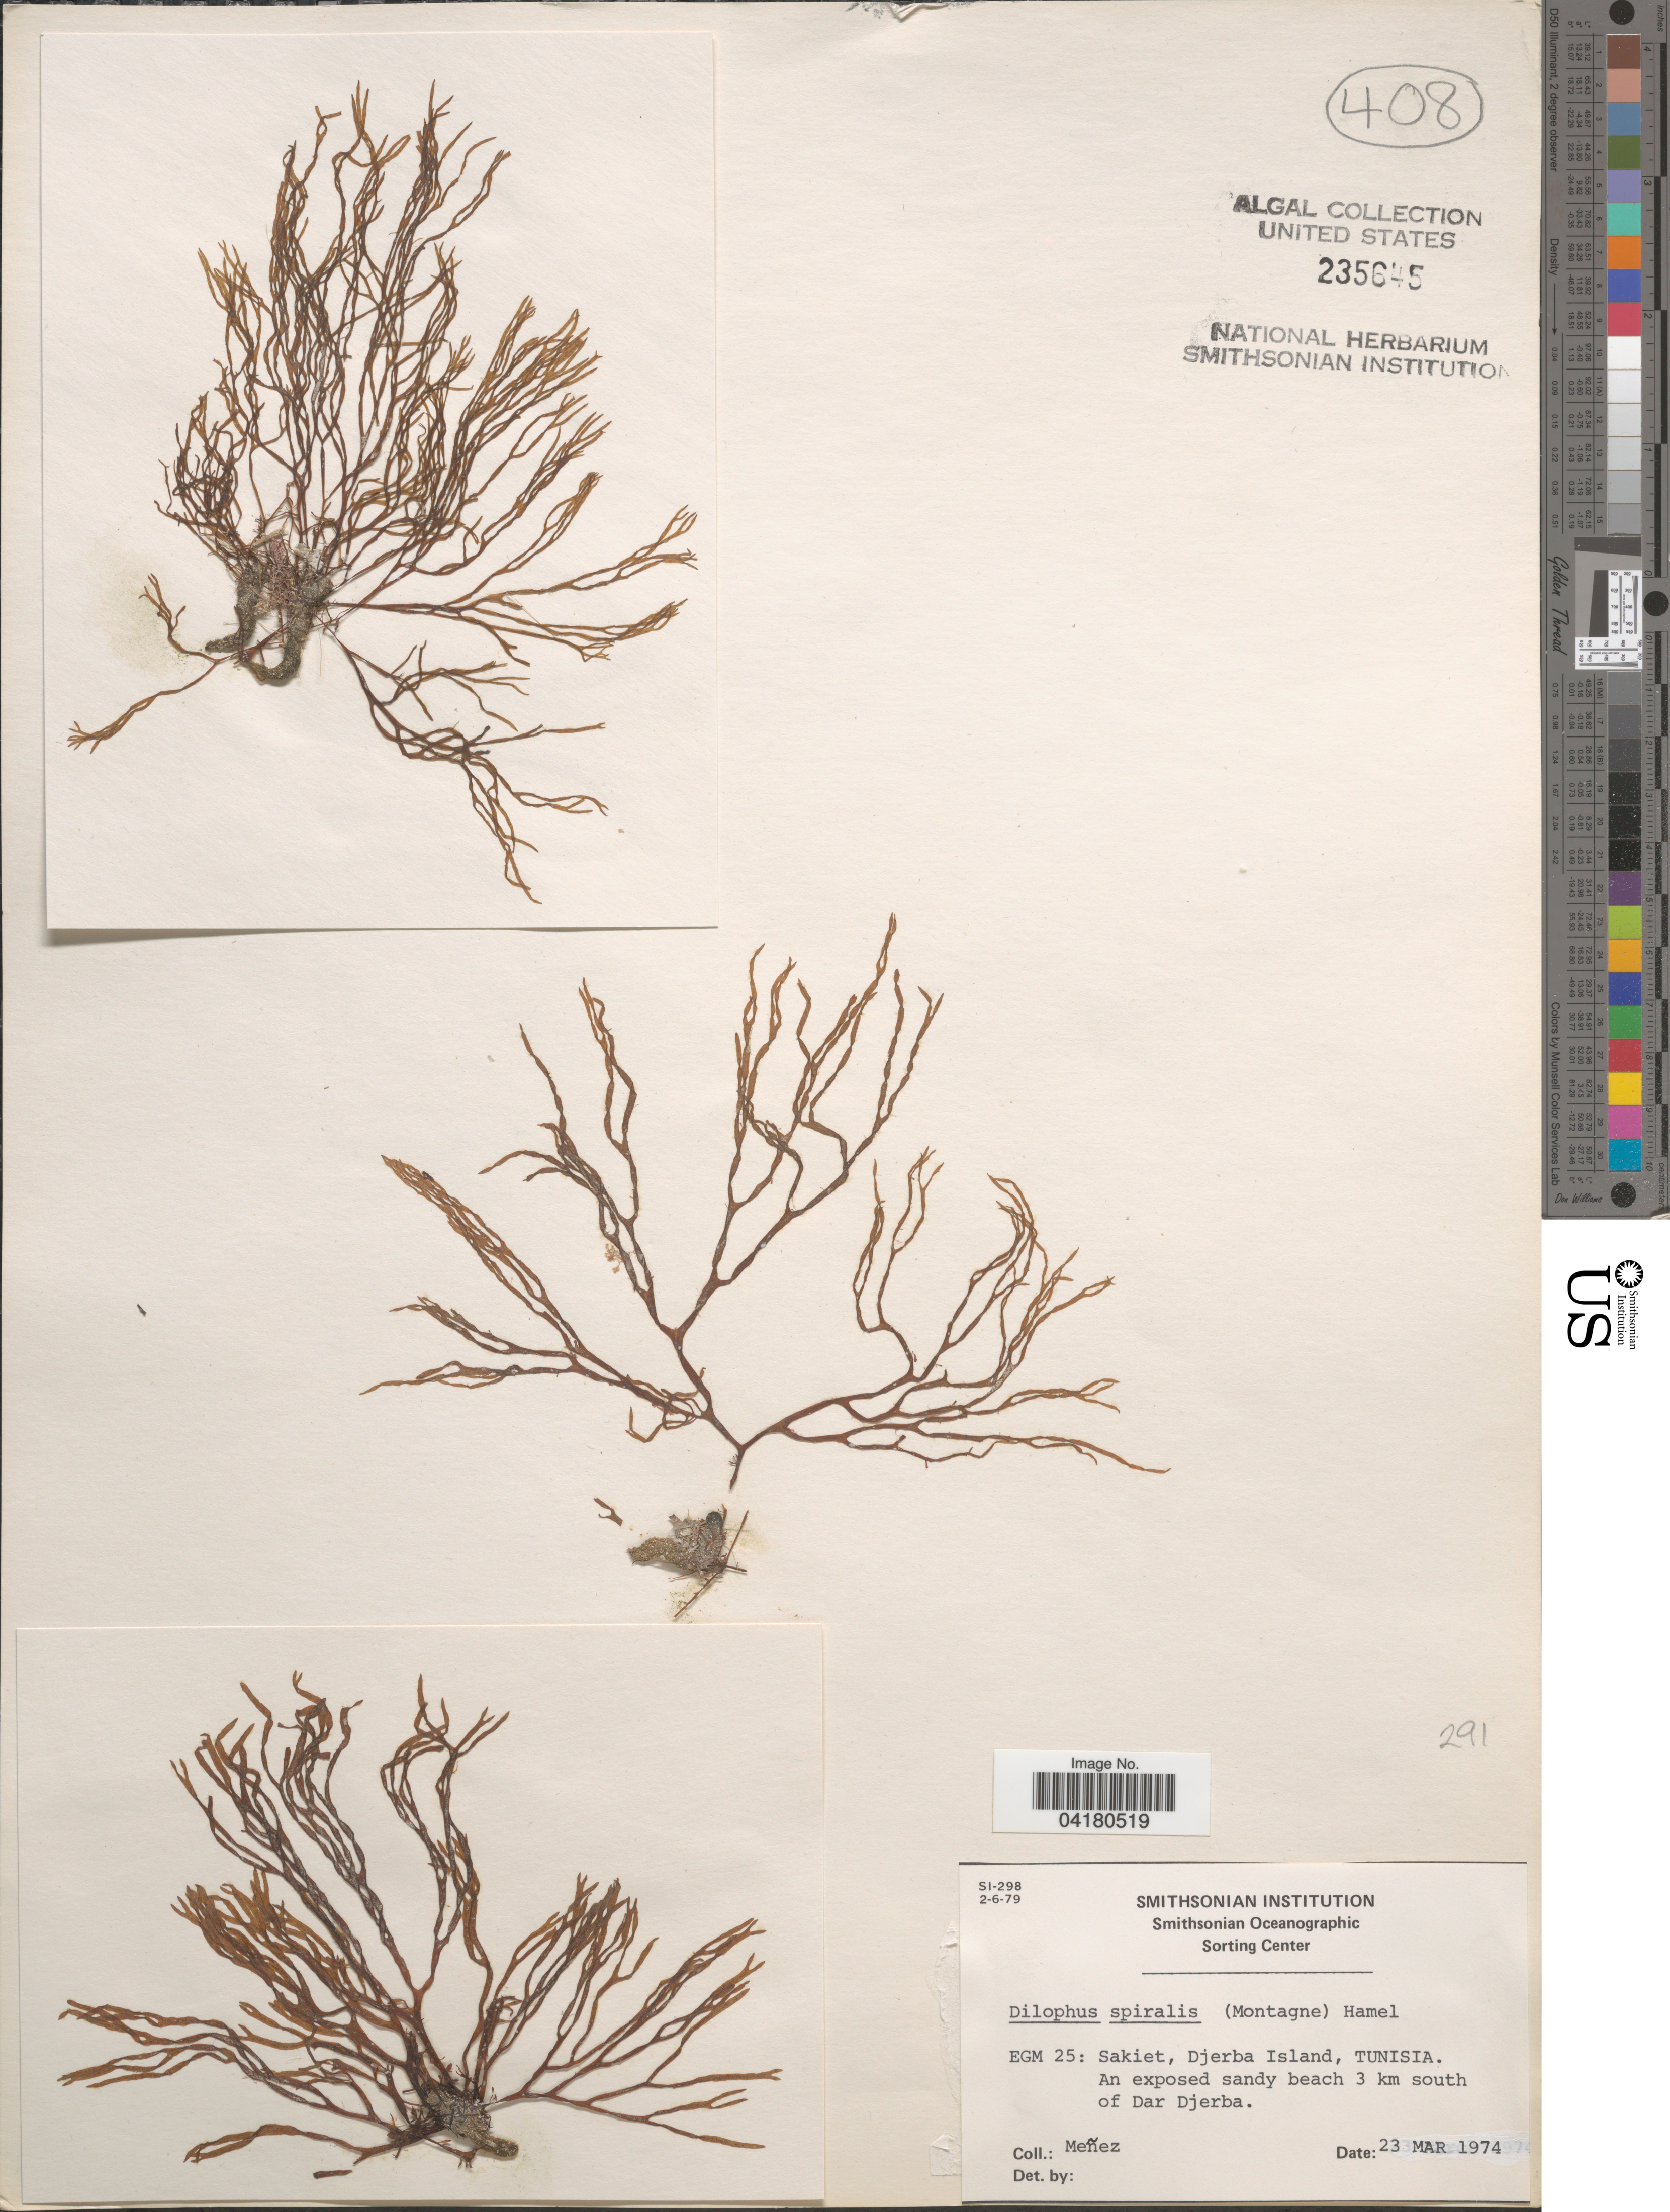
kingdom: Chromista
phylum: Ochrophyta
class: Phaeophyceae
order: Dictyotales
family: Dictyotaceae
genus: Dictyota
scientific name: Dictyota spiralis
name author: Mont.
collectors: Menez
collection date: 1974-03-23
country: Tunisia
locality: EGM 25: Sakiet, Djerba Island, Tunisia. An exposed sandy beach 3 km south of Dar Djerba.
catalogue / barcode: US 235645